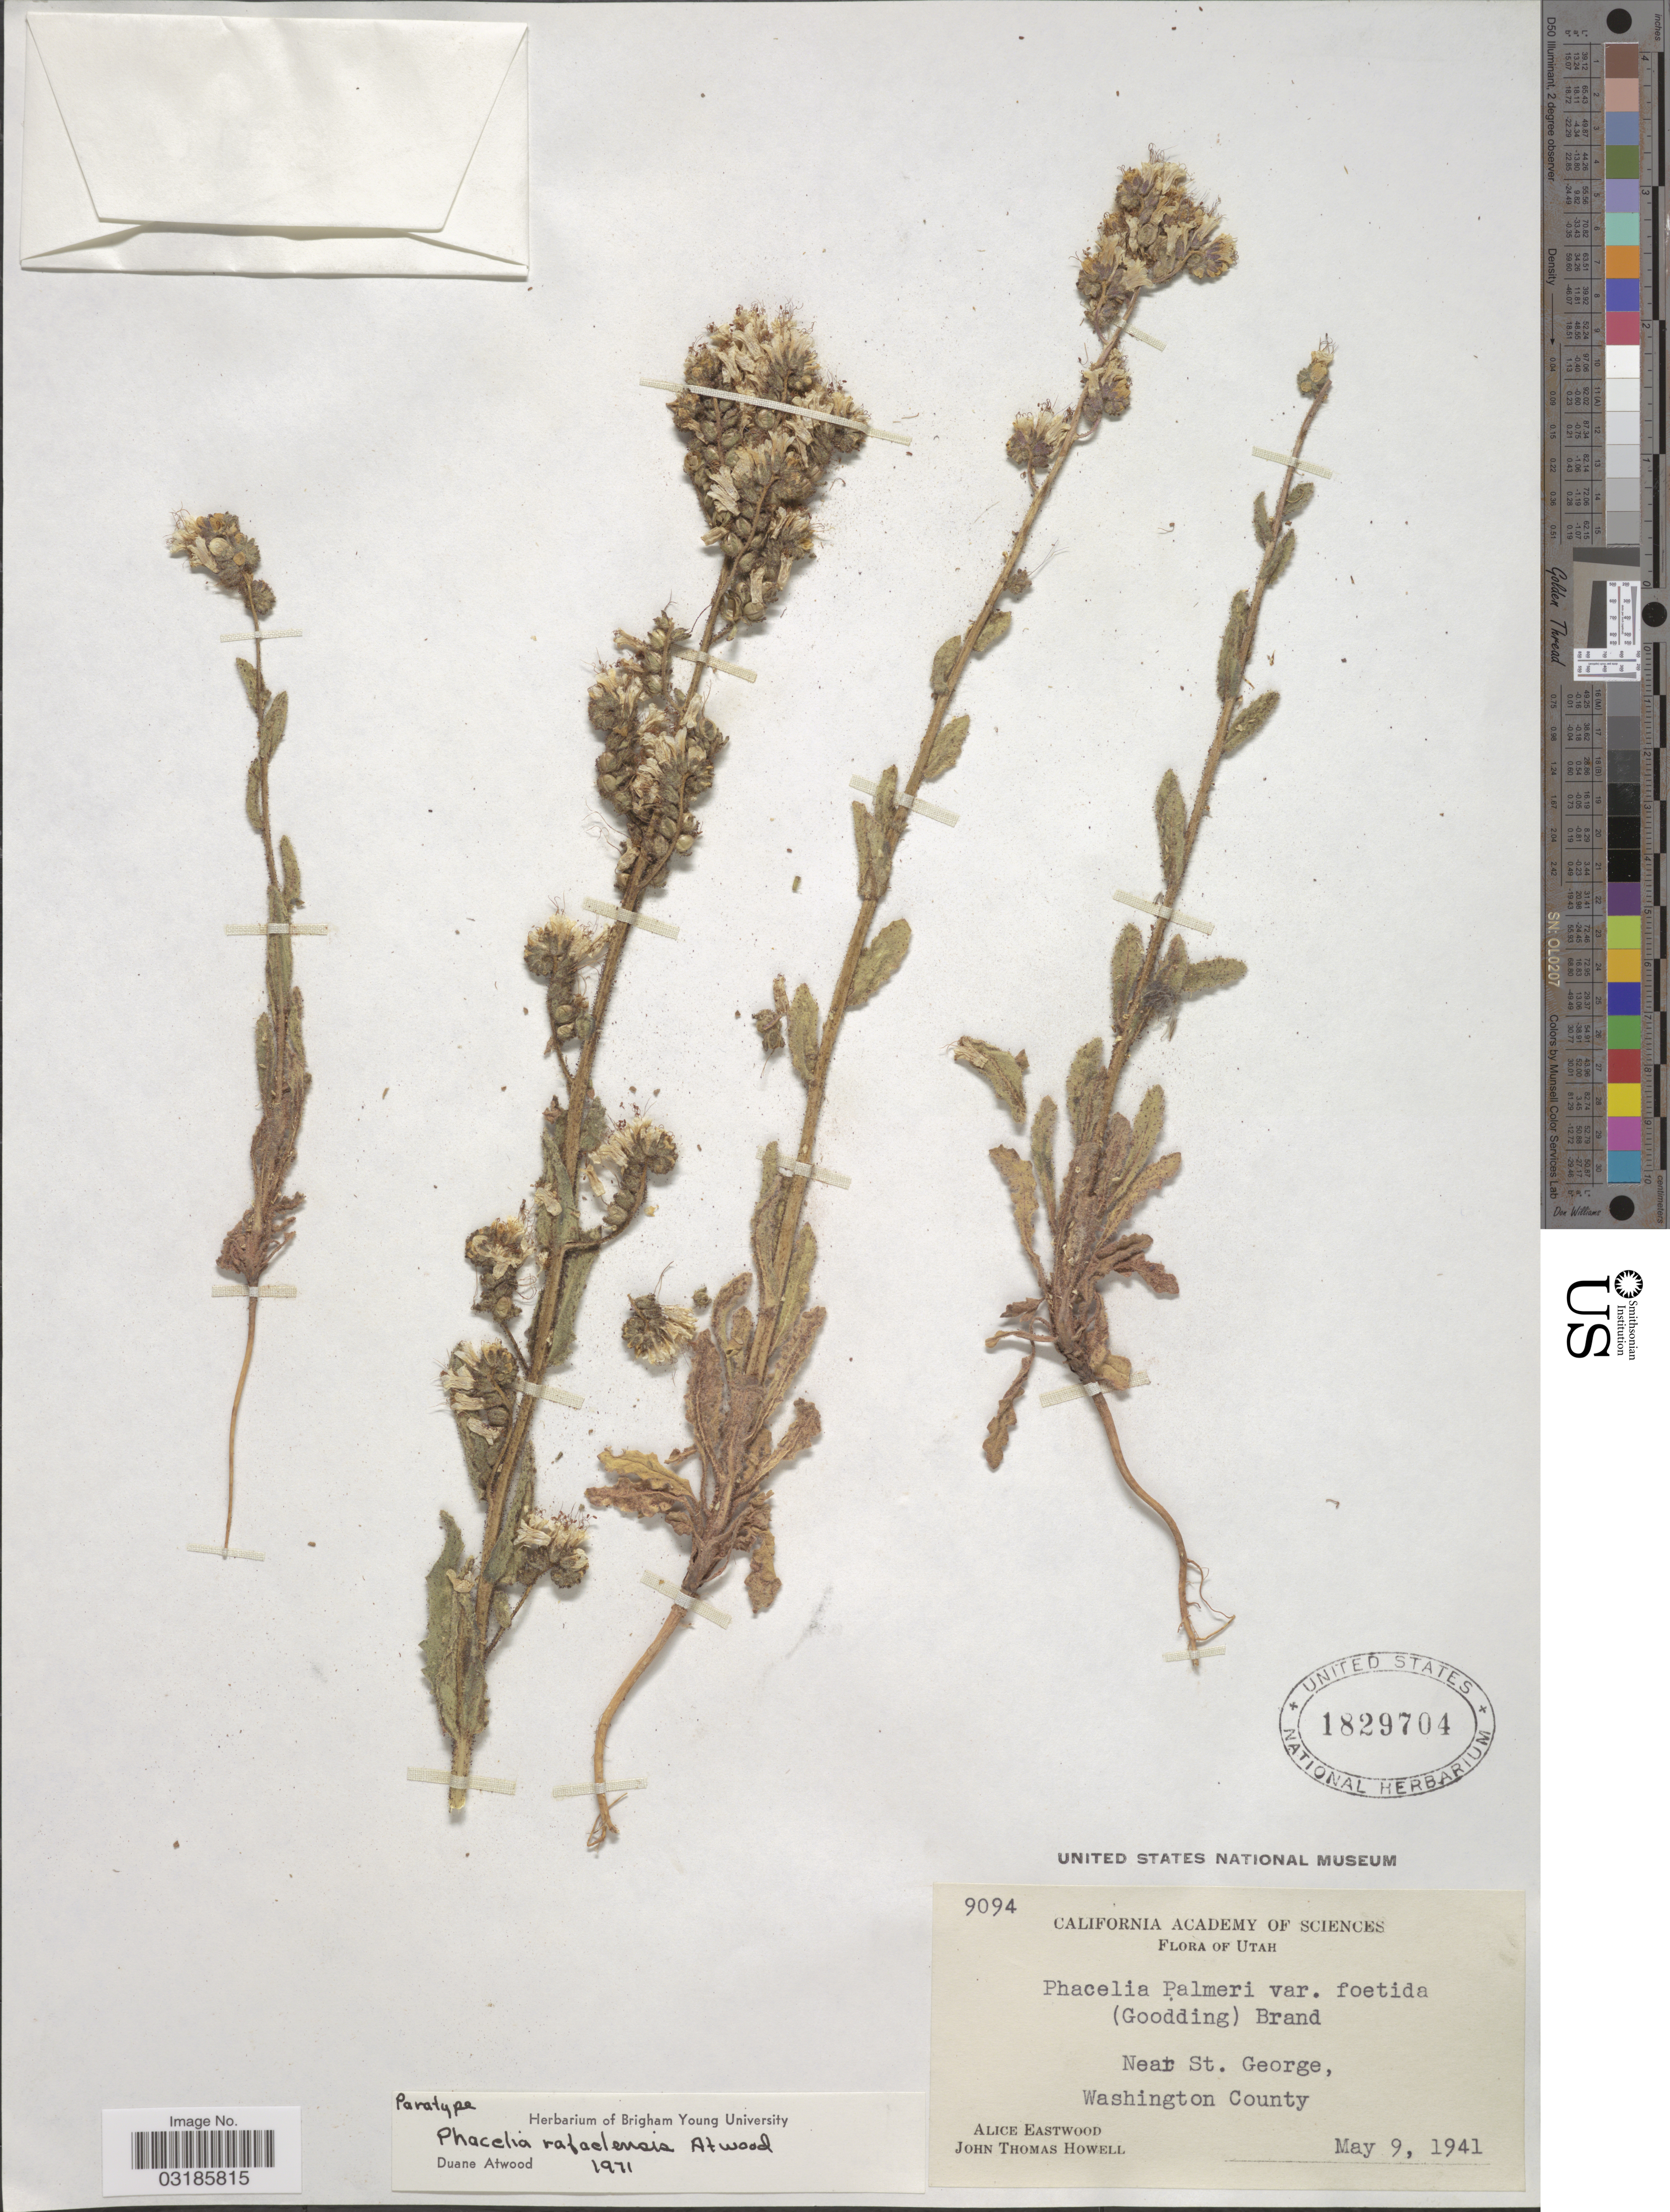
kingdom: Plantae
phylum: Tracheophyta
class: Magnoliopsida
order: Boraginales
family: Hydrophyllaceae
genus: Phacelia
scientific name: Phacelia rafaelensis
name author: Atwood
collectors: A. Eastwood & J. T. Howell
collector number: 9094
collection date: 1941-05-09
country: United States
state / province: Utah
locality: Near St. George, Washington County.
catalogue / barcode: US 1829704